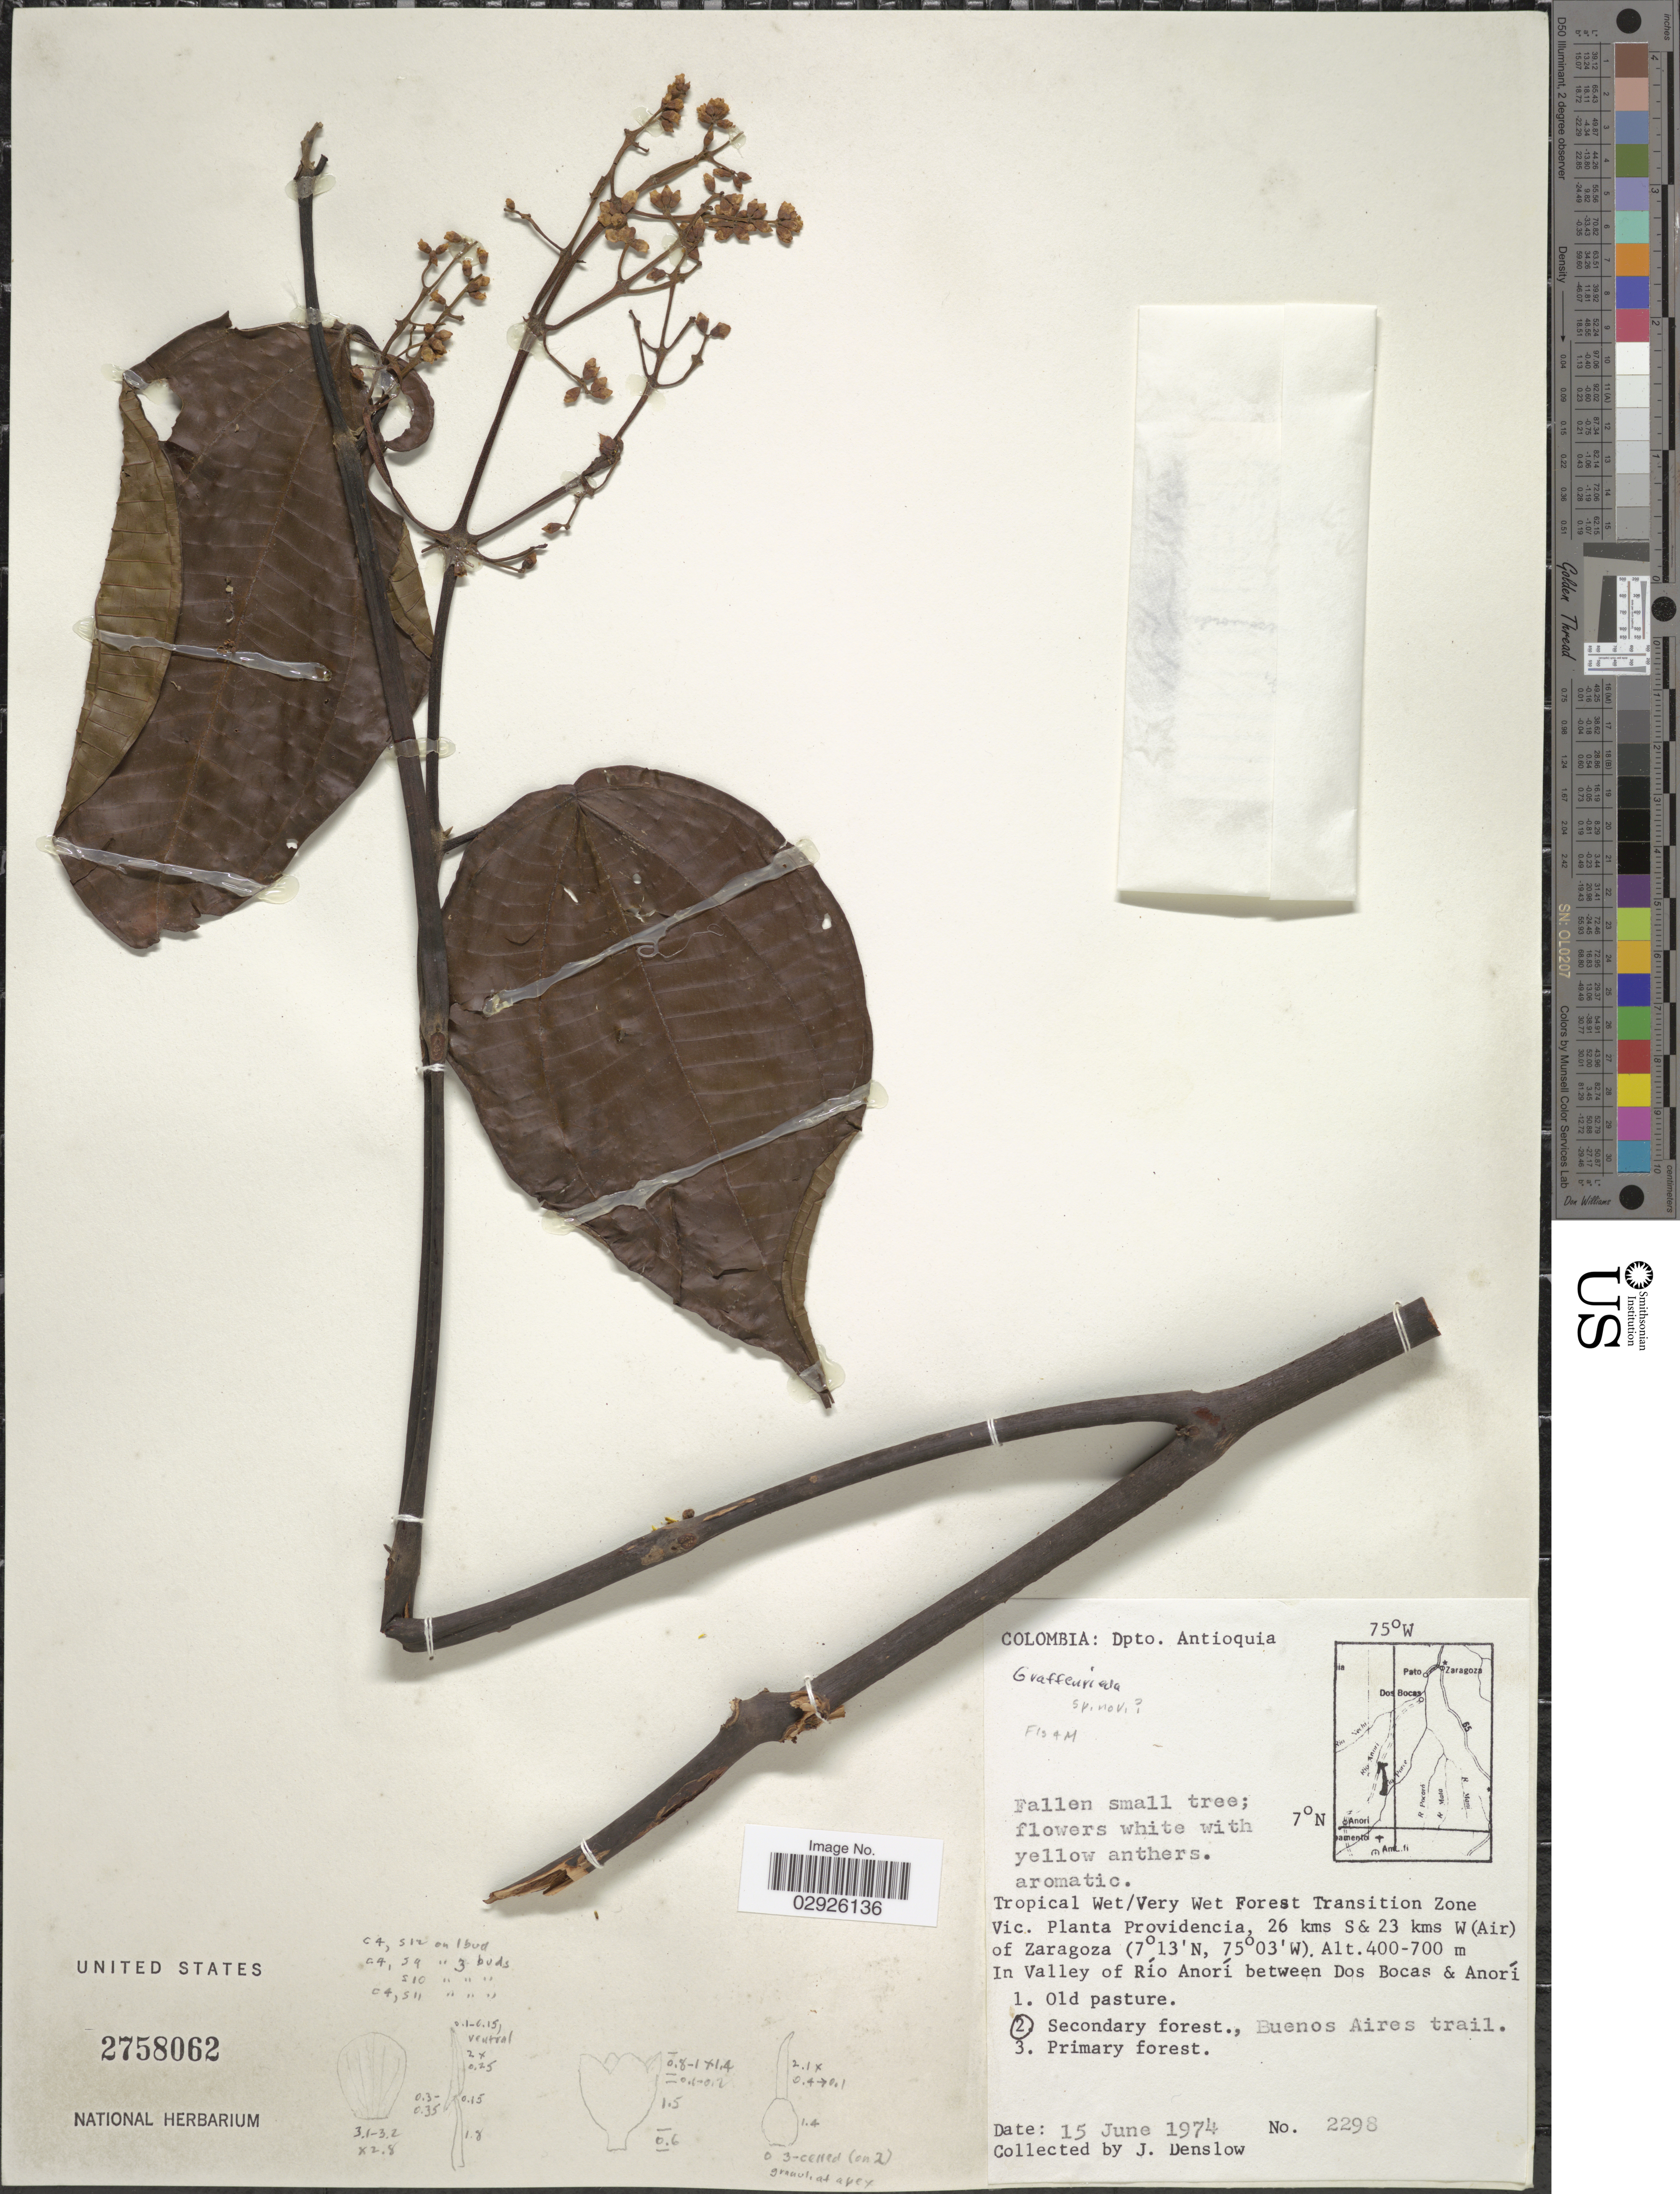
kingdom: Plantae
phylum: Tracheophyta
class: Magnoliopsida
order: Myrtales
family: Melastomataceae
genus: Graffenrieda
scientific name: Graffenrieda sp.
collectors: J. Denslow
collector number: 2298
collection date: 1974-06-15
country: Colombia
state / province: Antioquia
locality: Dpto. Antioquia. Vic. Planta Providencia, 26 kms S & 23 kms W (Air) of Zaragoza. In Valley of Río Anorí between Dos Bocas & Anorí.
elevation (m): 400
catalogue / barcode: US 2758062